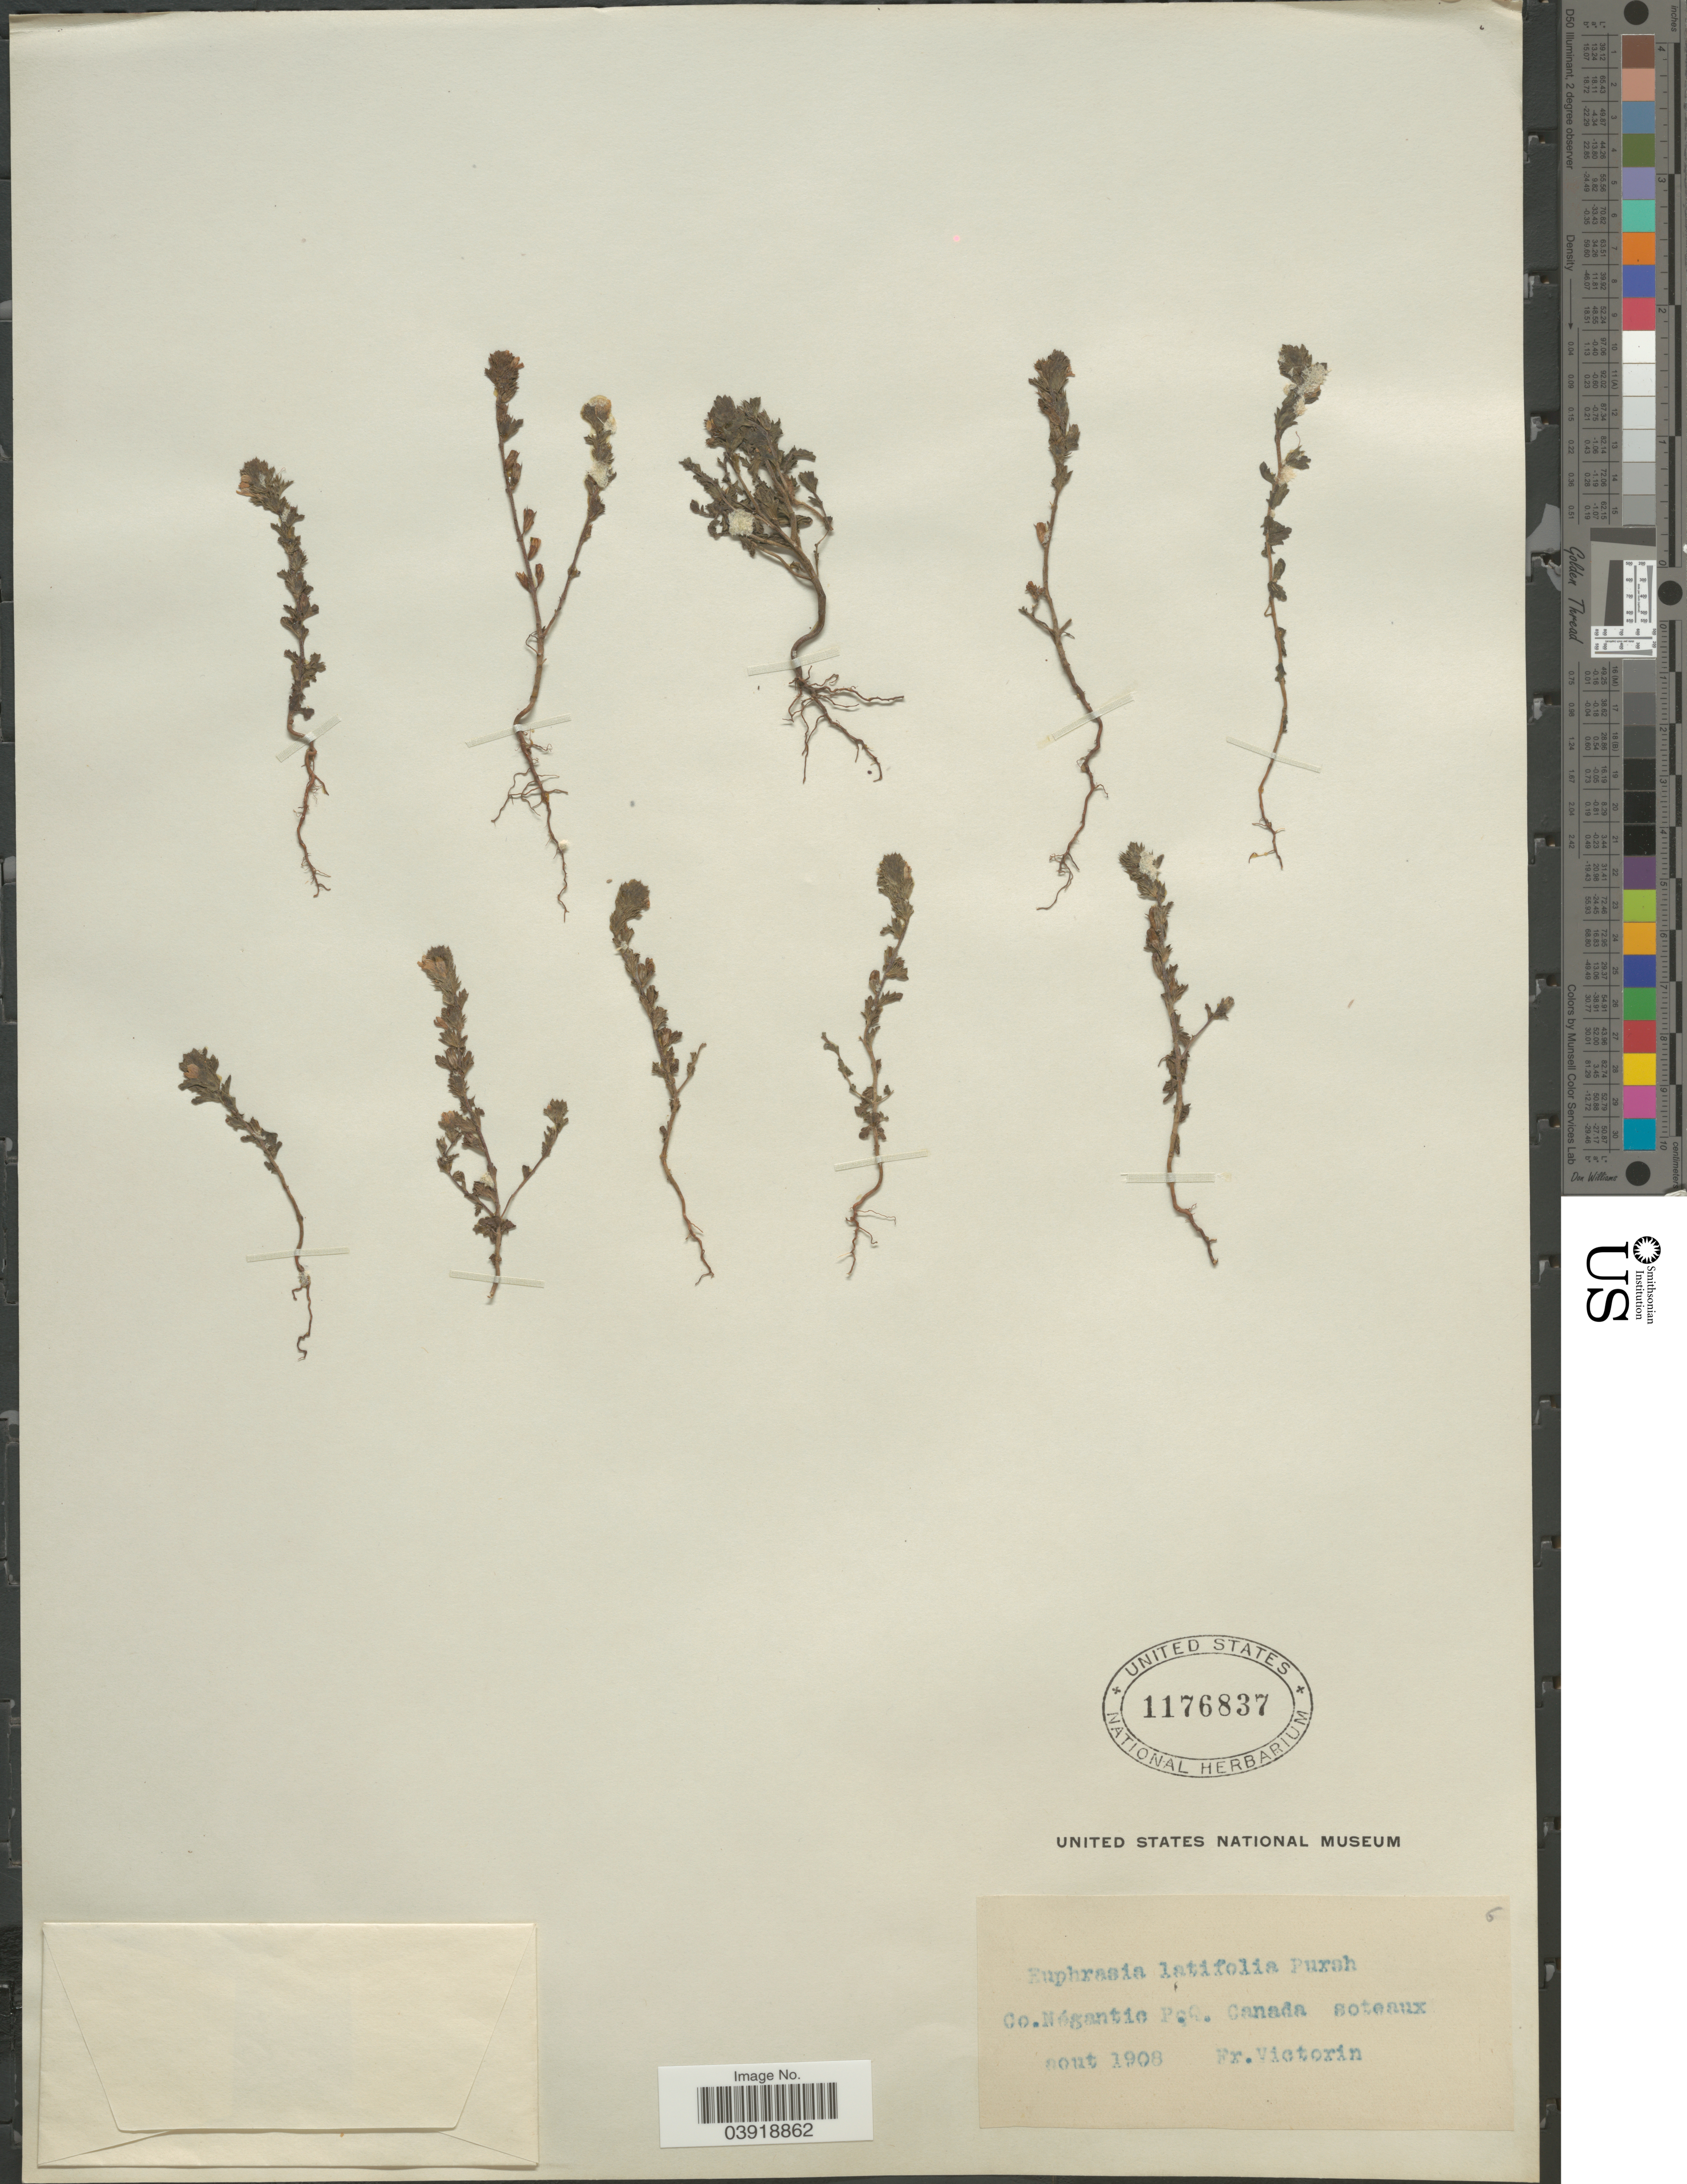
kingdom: Plantae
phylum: Tracheophyta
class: Magnoliopsida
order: Lamiales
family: Orobanchaceae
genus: Euphrasia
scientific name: Euphrasia latifolia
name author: Schur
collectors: B. Victorin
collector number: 6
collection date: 1908-08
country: Canada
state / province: Quebec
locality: Co. Négantic.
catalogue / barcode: US 1176837